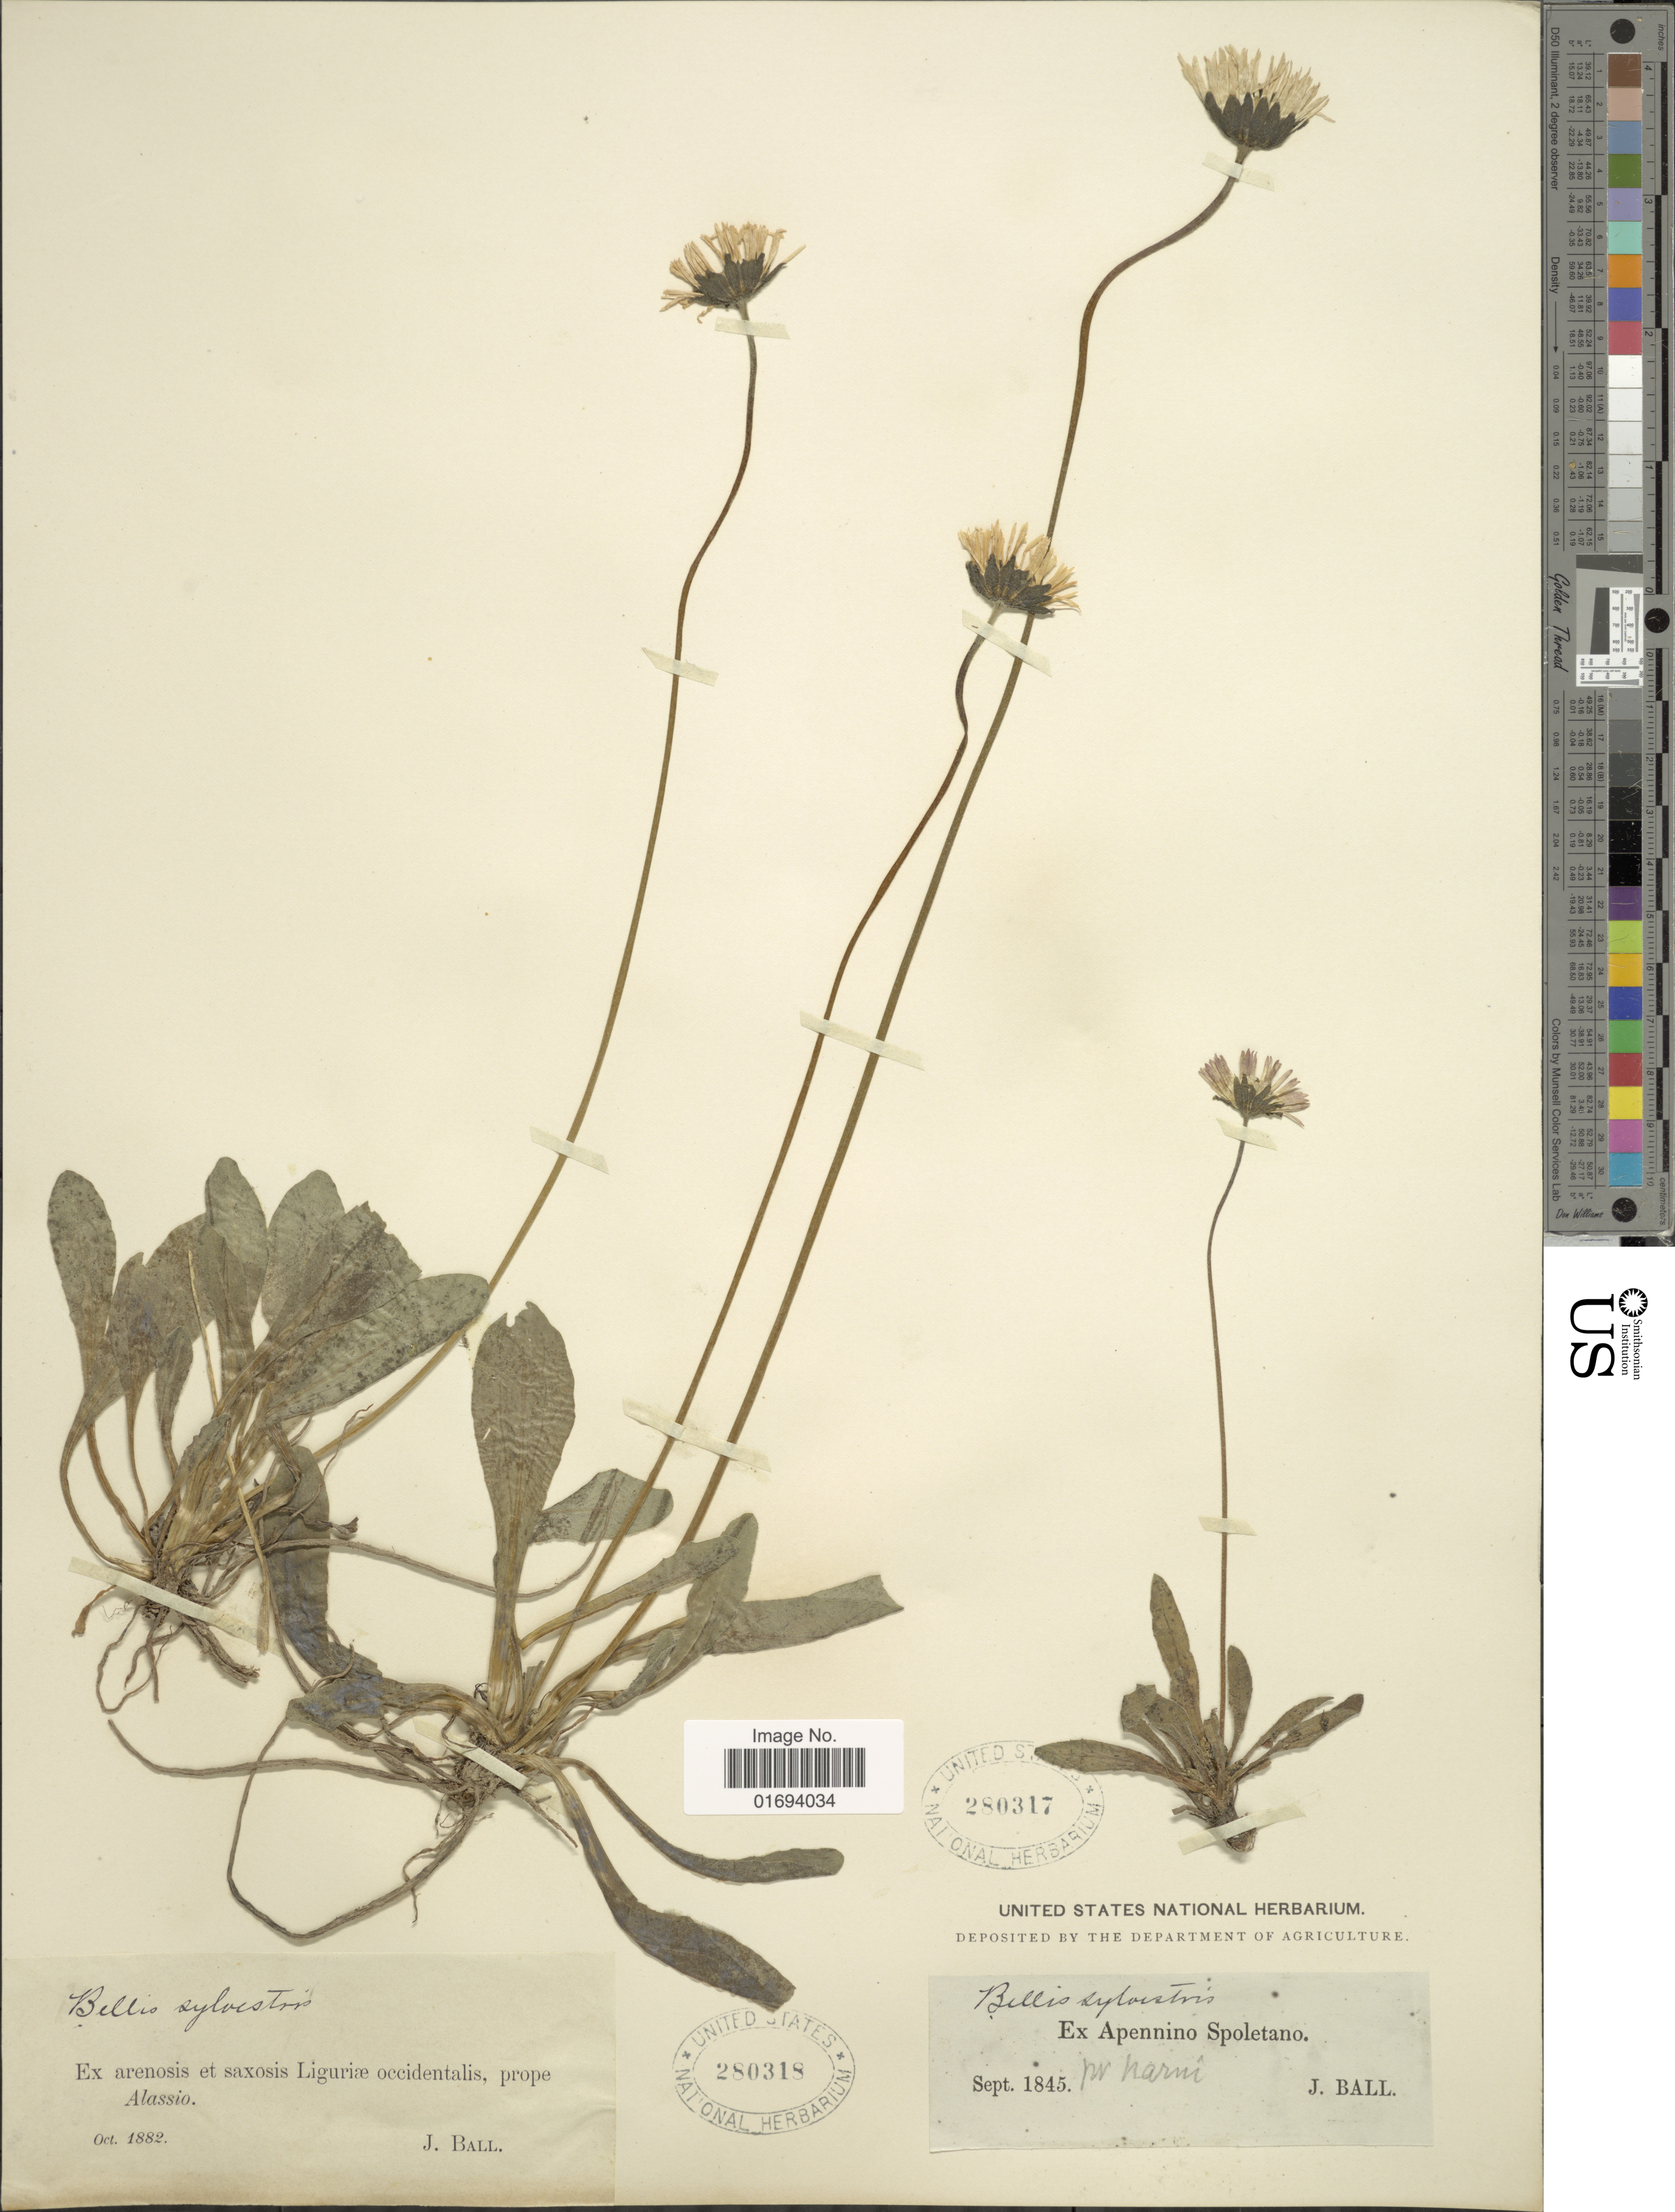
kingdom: Plantae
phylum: Tracheophyta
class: Magnoliopsida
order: Asterales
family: Asteraceae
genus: Bellis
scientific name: Bellis sylvestris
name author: Cirillo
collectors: J. Ball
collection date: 1845-09/1882-10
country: Italy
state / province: Liguria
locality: Liguriae. Alassio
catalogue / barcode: US 280318